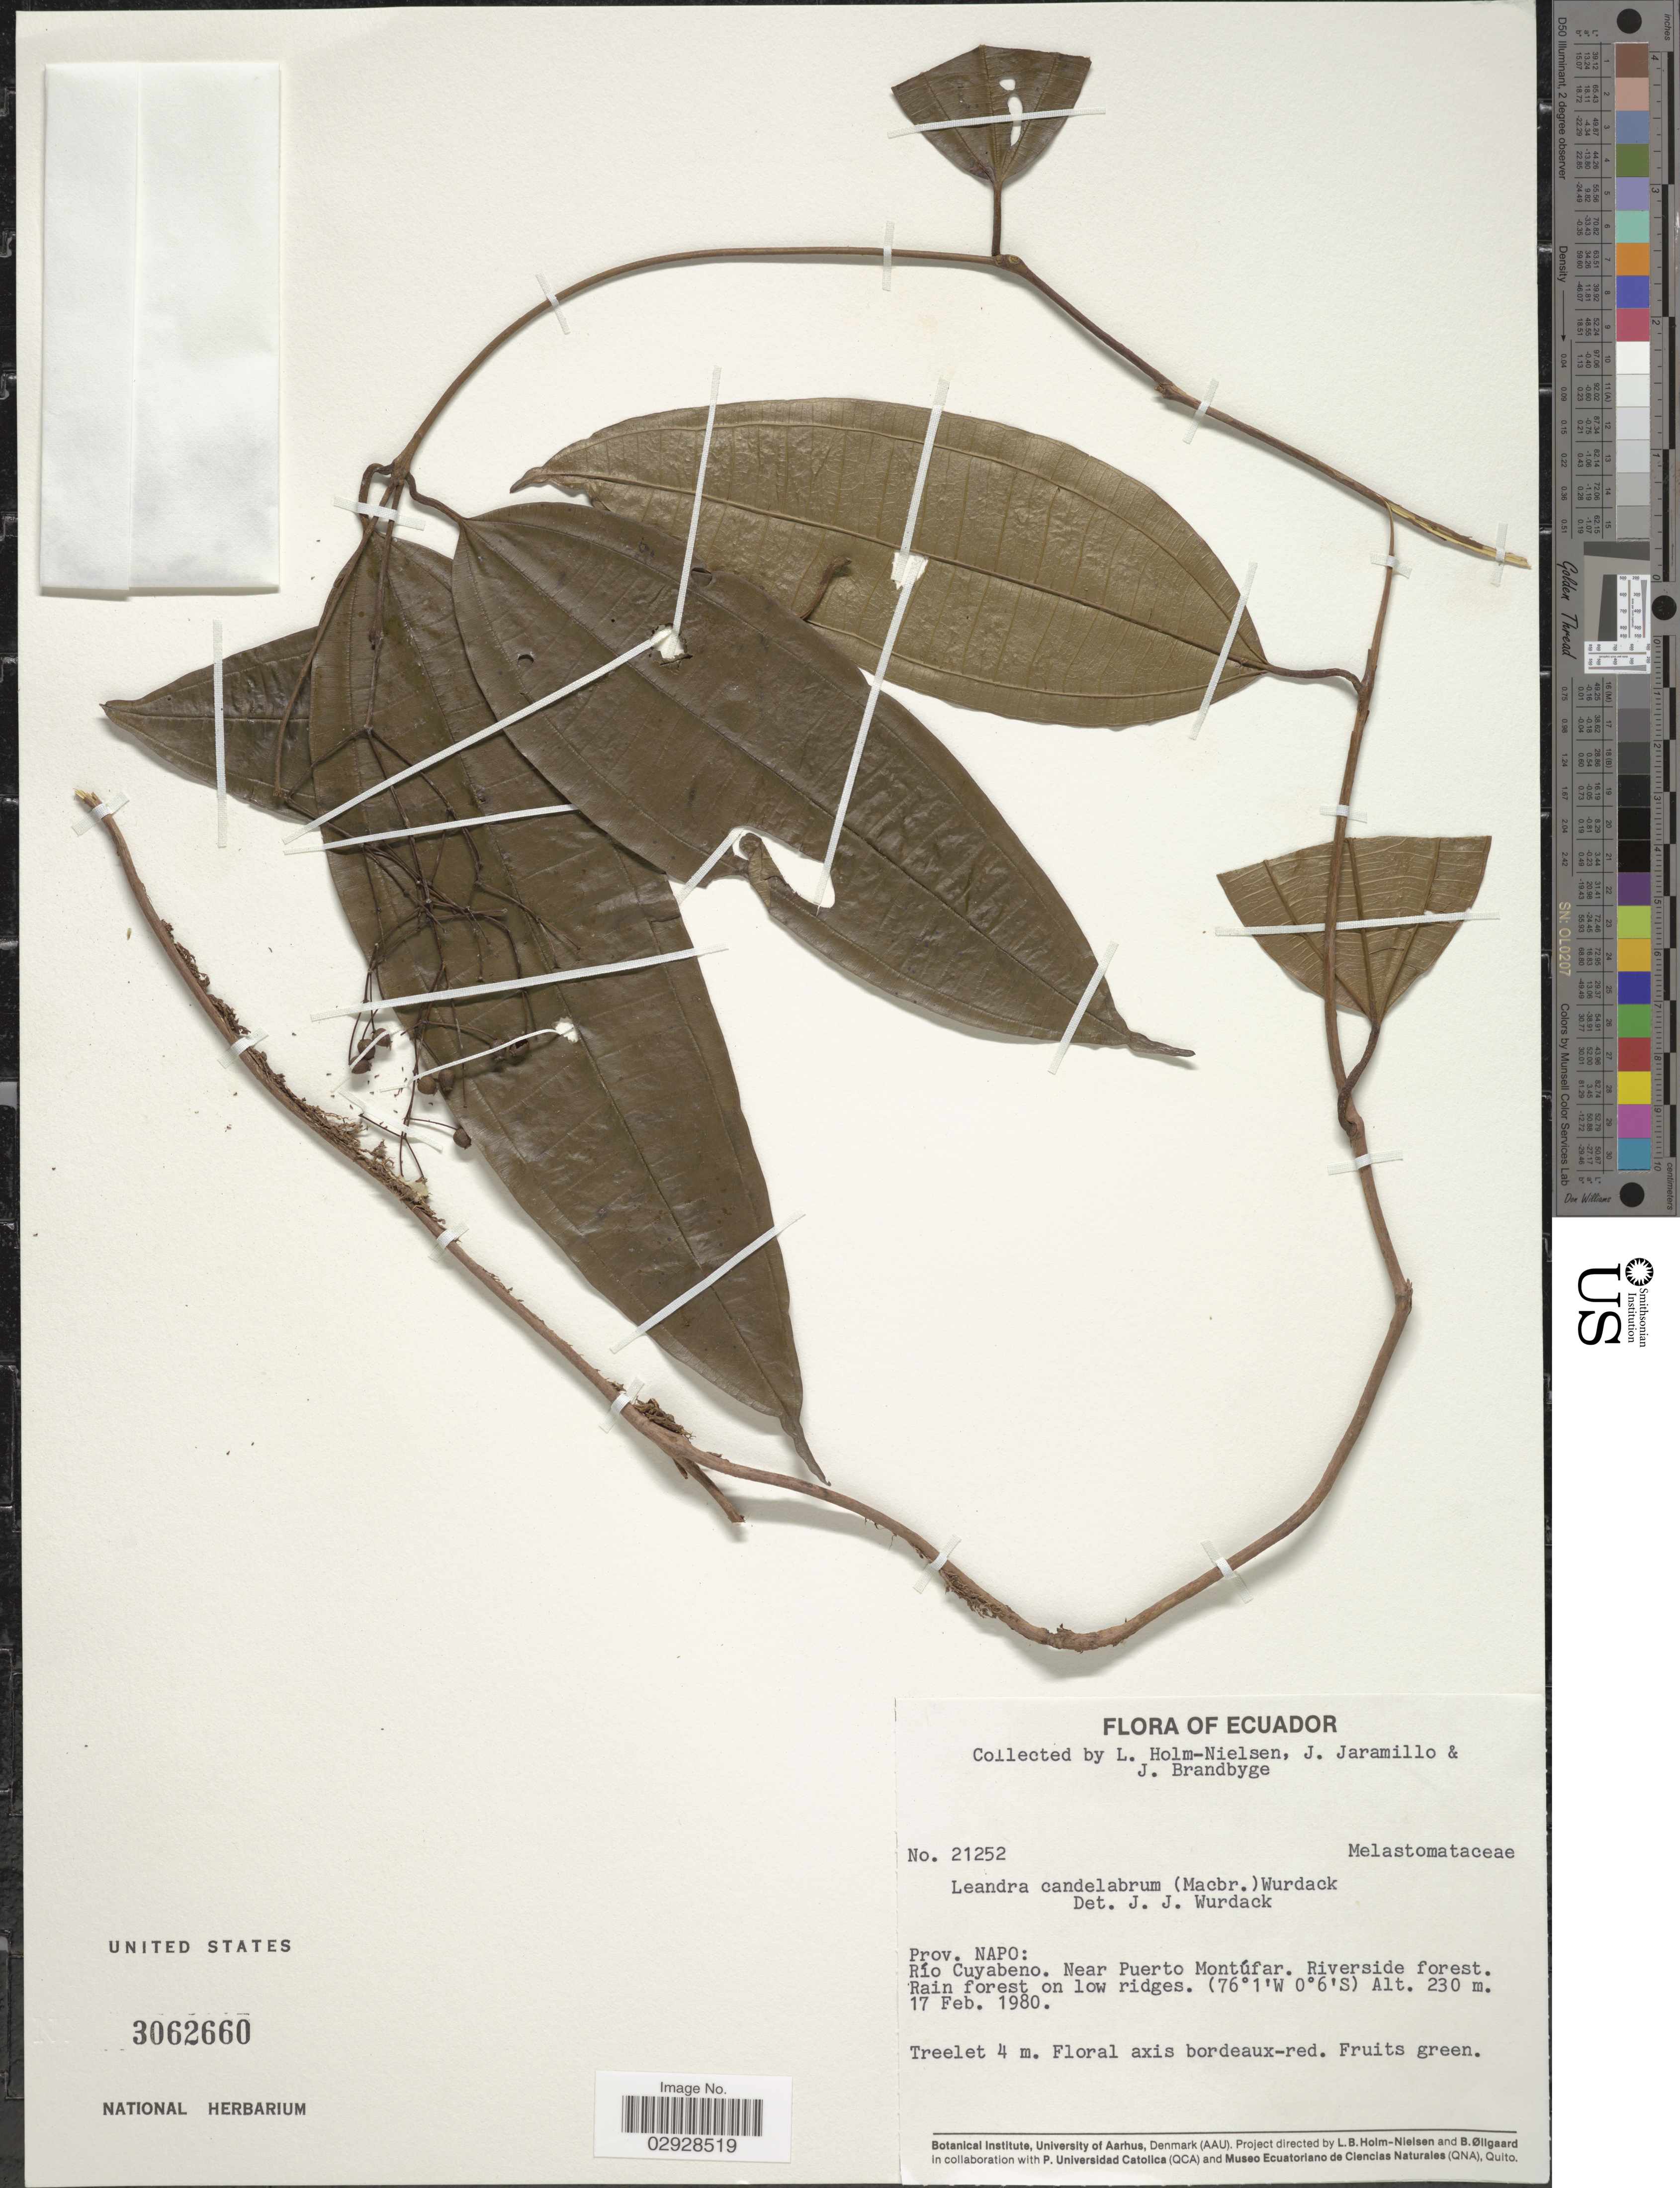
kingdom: Plantae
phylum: Tracheophyta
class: Magnoliopsida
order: Myrtales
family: Melastomataceae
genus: Leandra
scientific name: Leandra candelabrum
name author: (J.F. Macbr.) Wurdack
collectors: L. Holm-Nielsen, J. Jaramillo & J. Brandbyge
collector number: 21252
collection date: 1980-02-17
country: Ecuador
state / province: Napo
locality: Río Cuyabeno. Near Puerto Montúfar. Riverside forest.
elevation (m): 230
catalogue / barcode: US 3062660